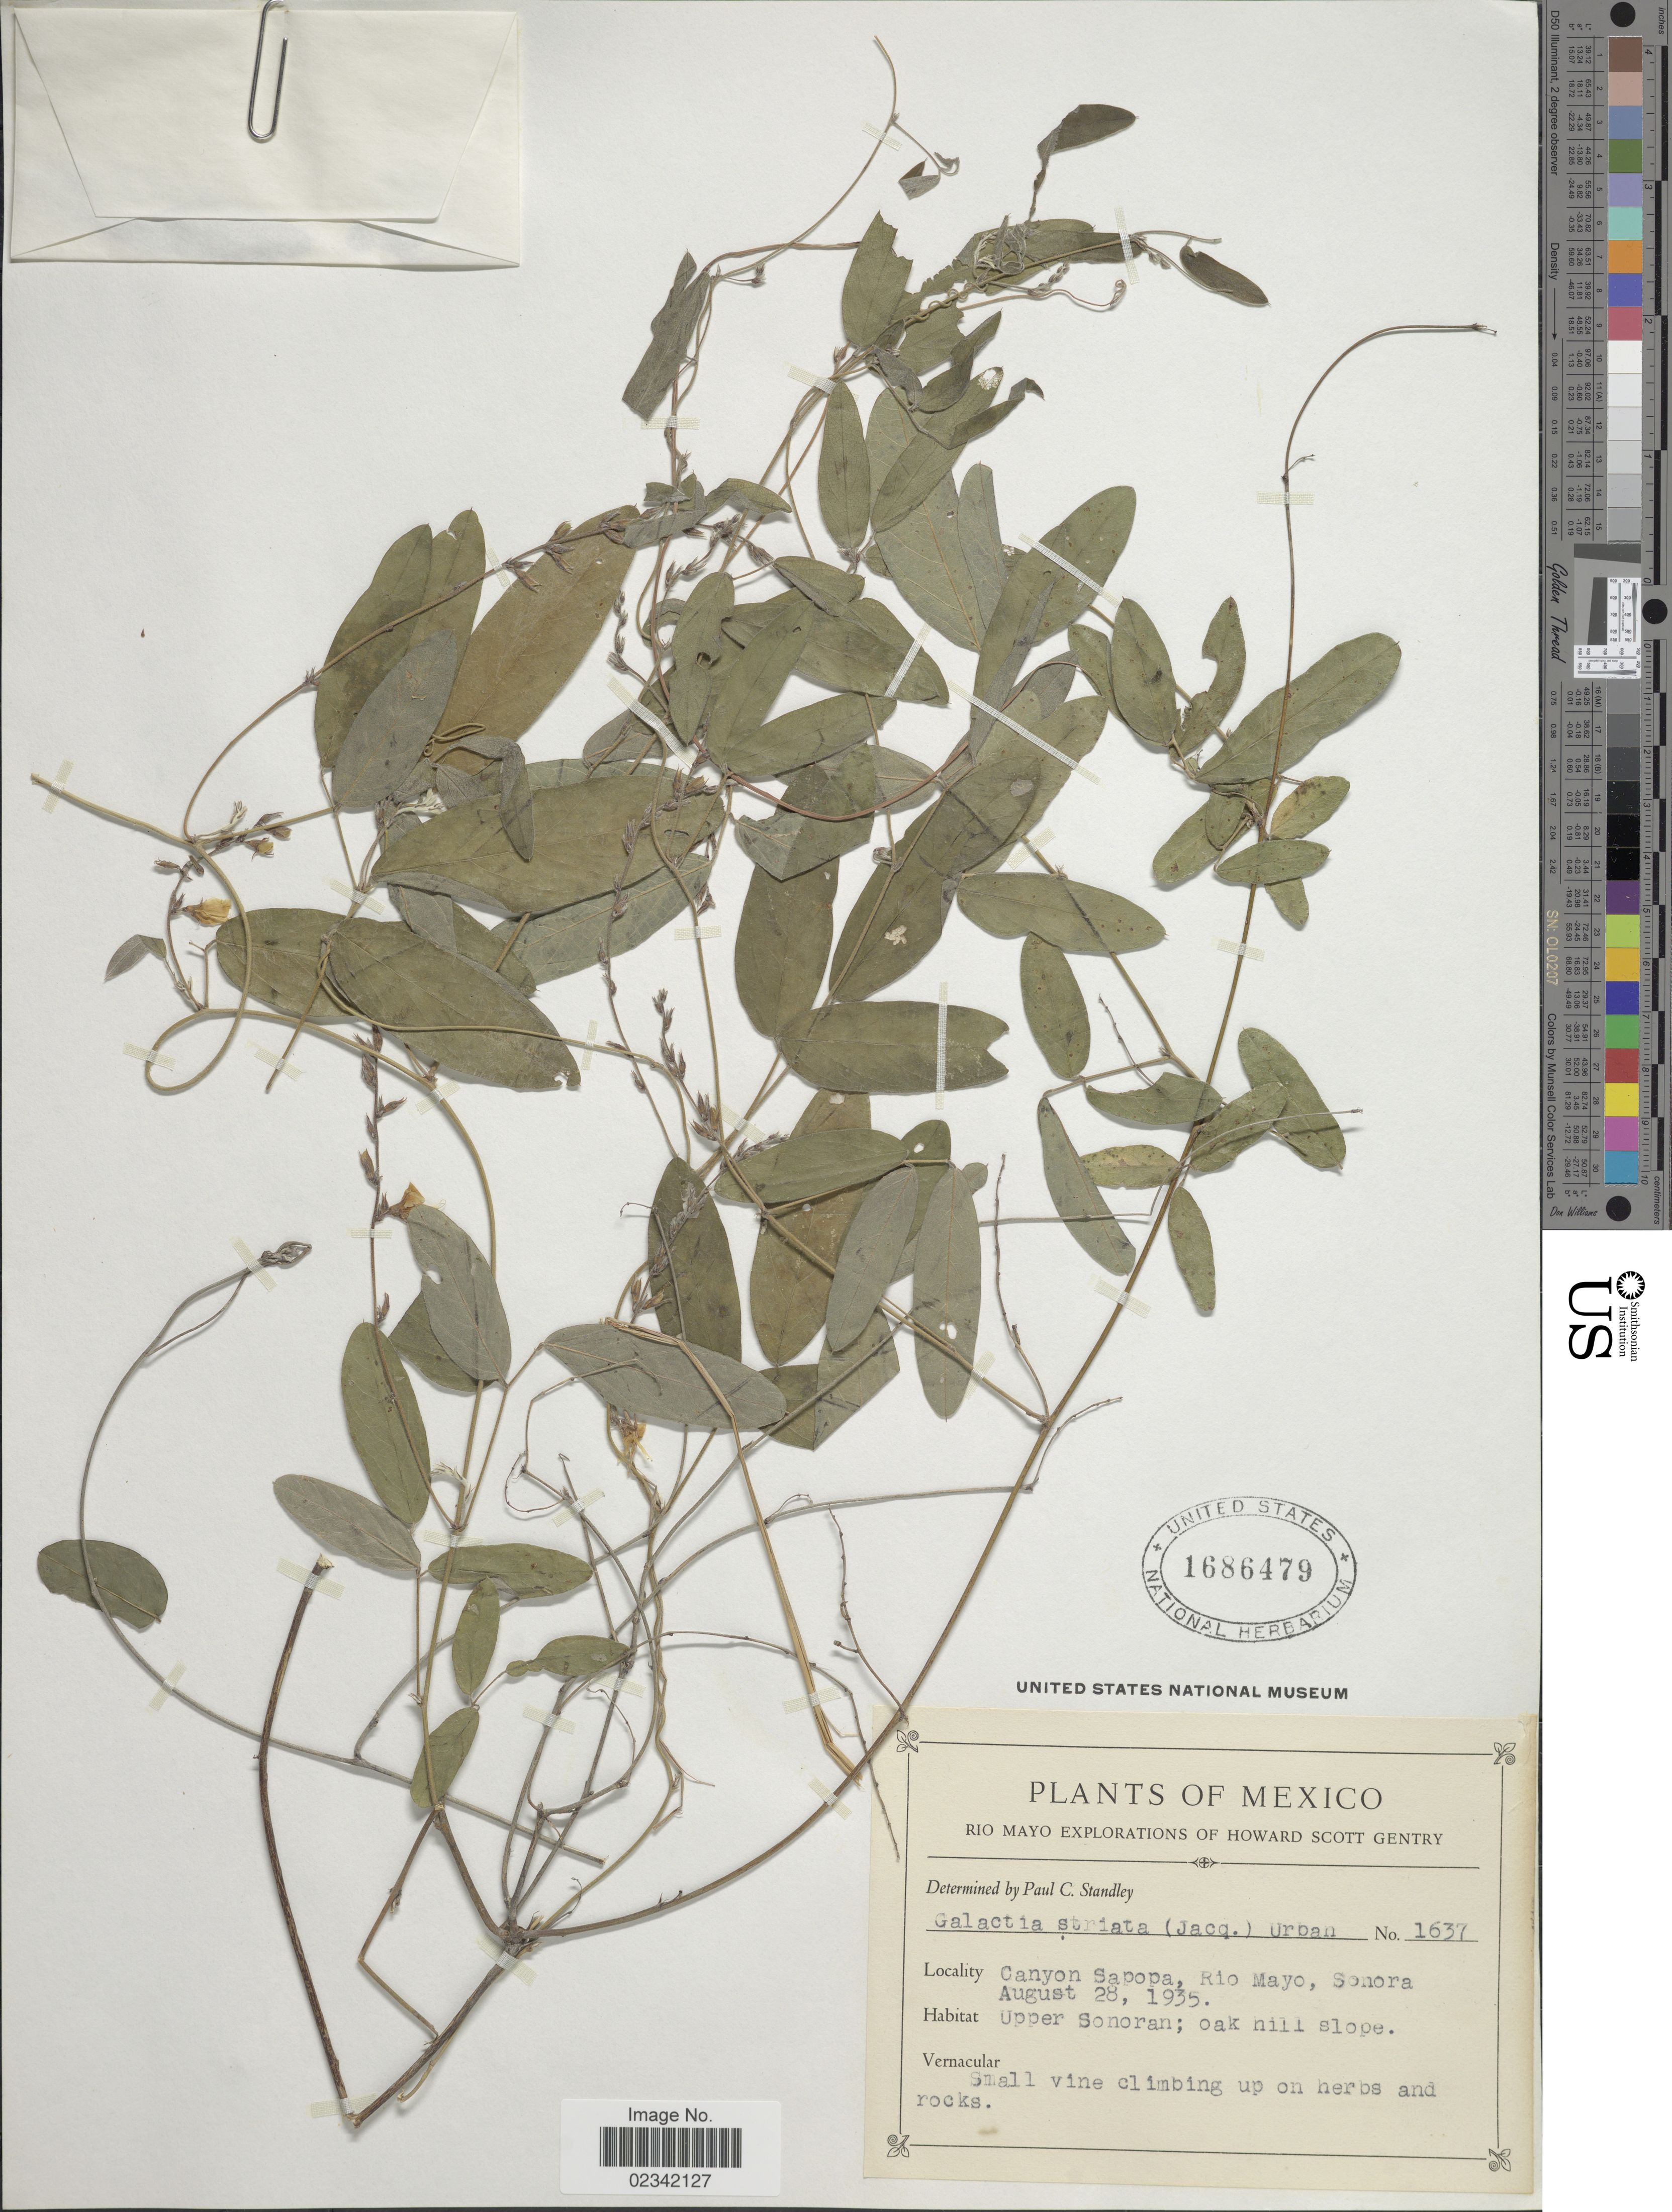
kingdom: Plantae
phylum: Tracheophyta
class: Magnoliopsida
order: Fabales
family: Fabaceae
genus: Galactia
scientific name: Galactia striata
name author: (Jacq.) Urb.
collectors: H. S. Gentry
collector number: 1637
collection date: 1935-08-28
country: Mexico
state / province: Sonora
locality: Rio Mayo, Canyon Sapopa, Rio Mayo, Sonora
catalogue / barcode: US 1686479